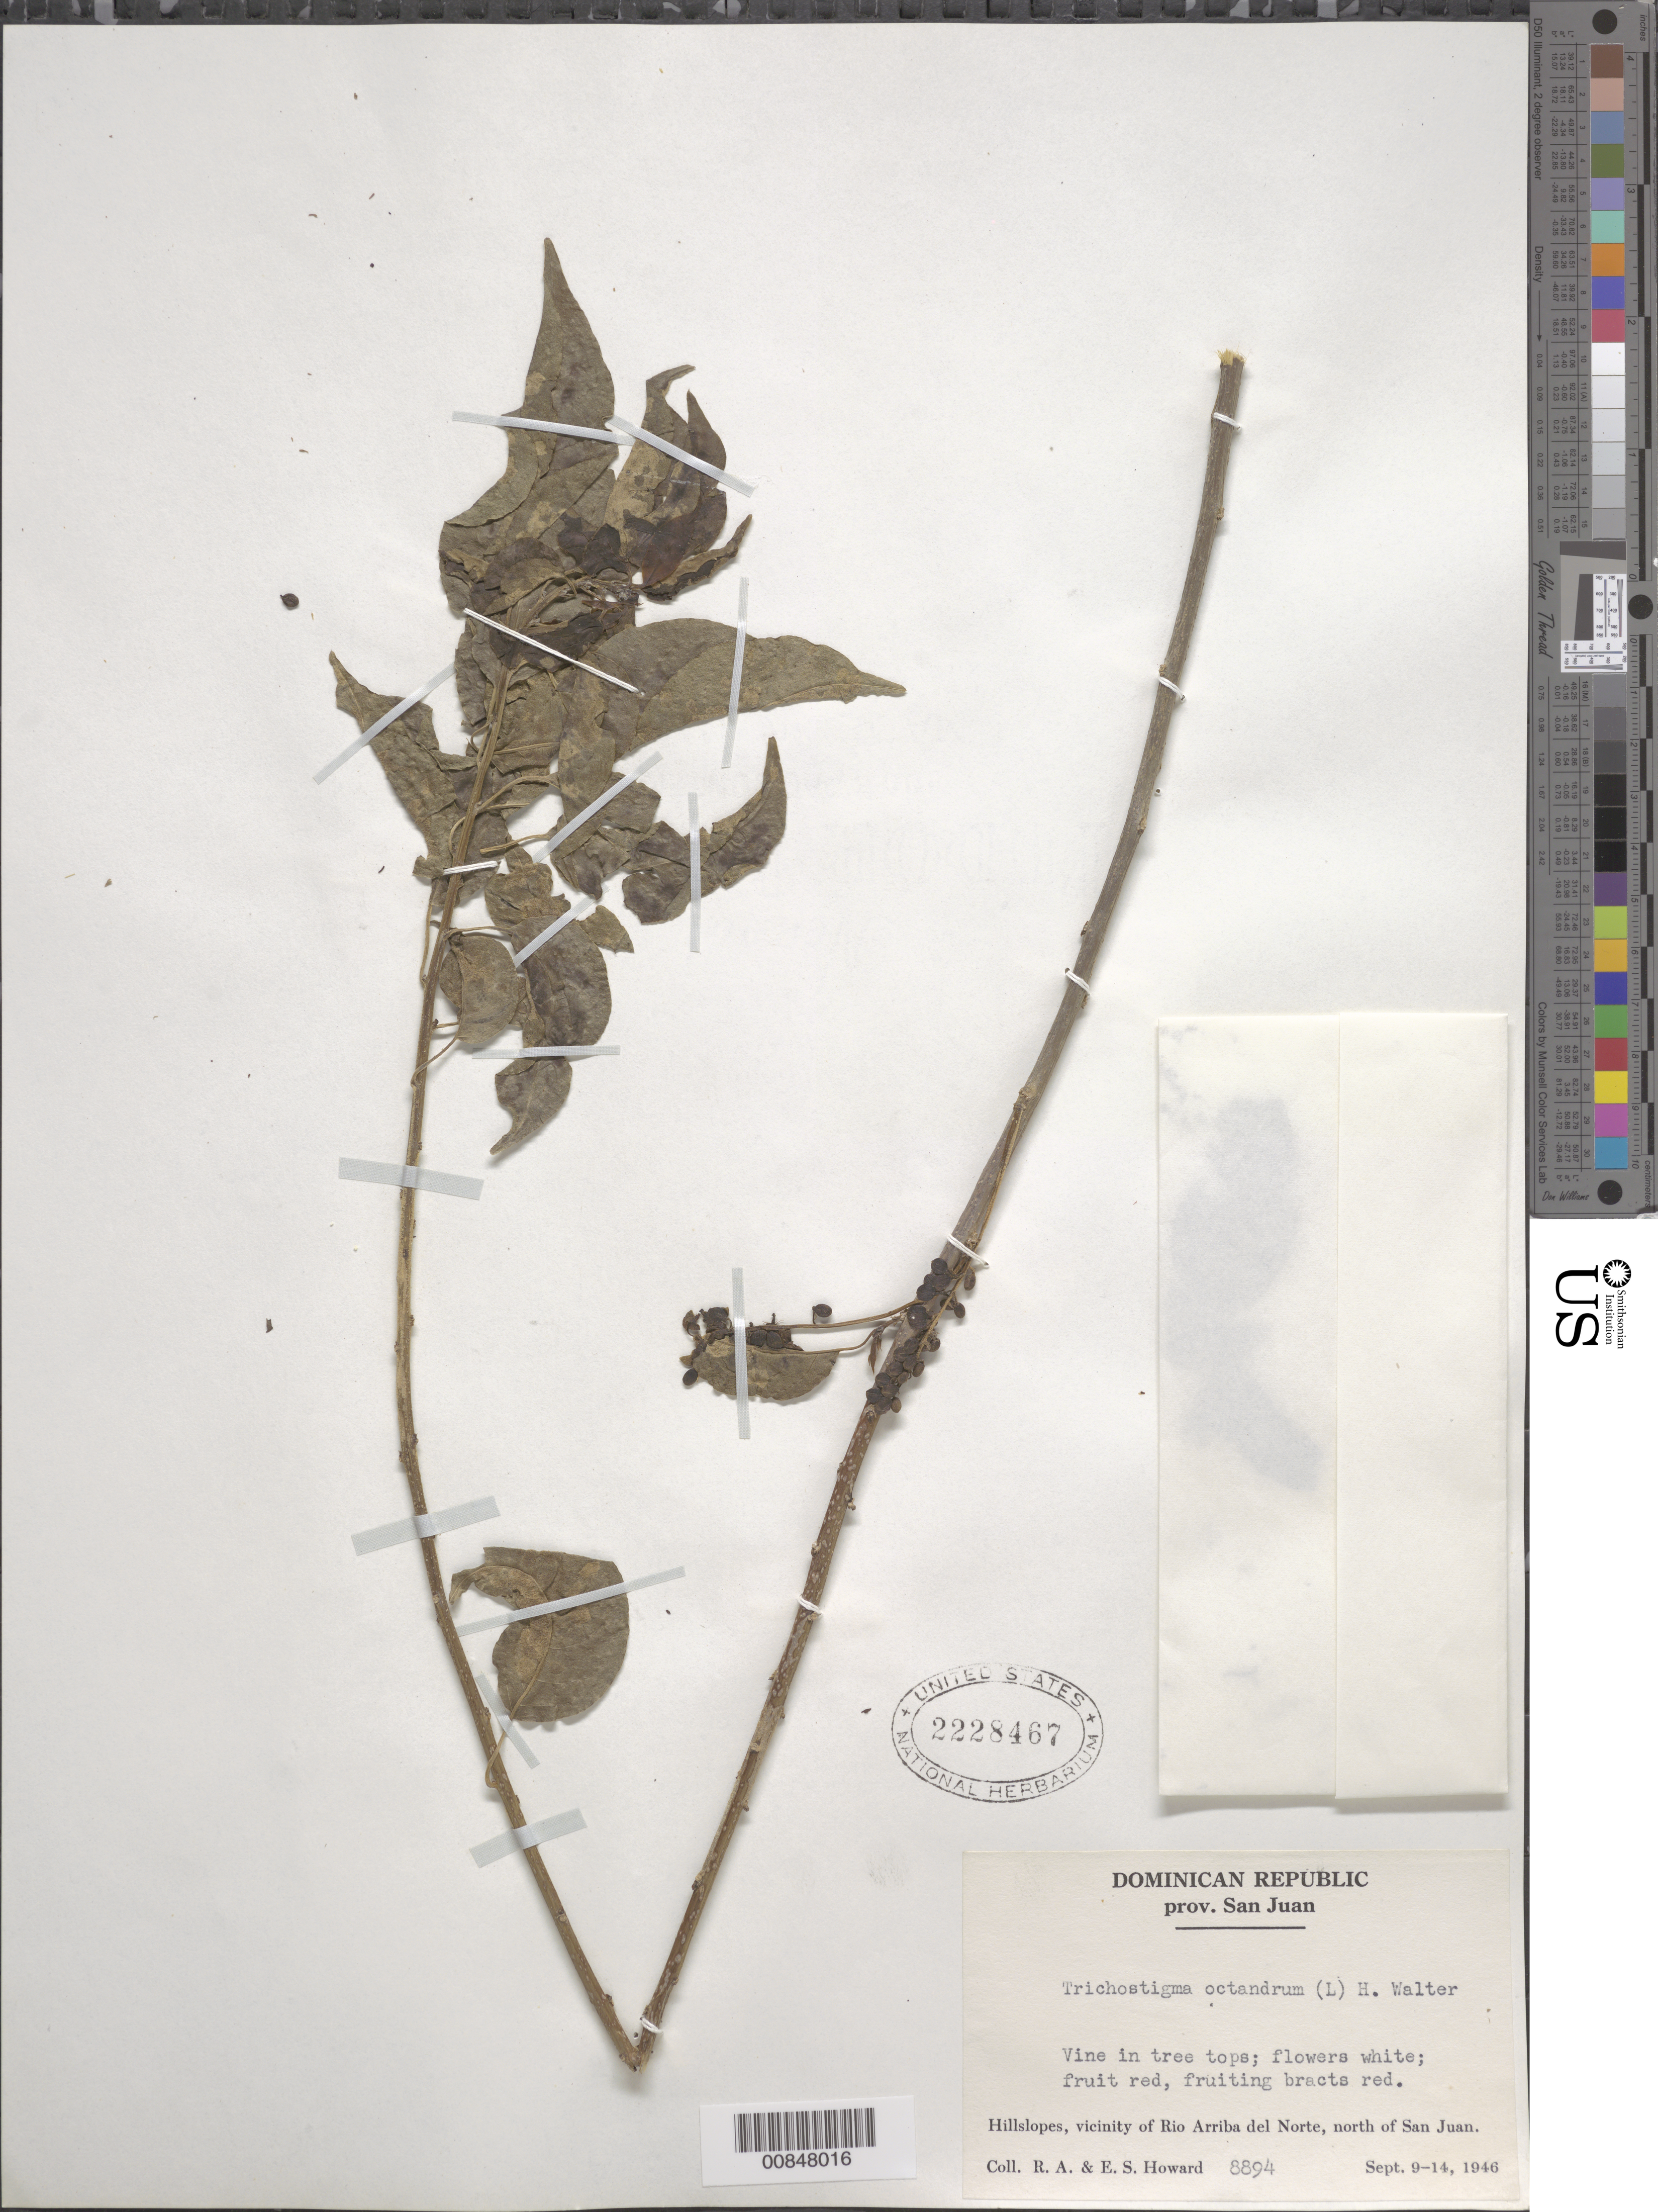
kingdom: Plantae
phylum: Tracheophyta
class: Magnoliopsida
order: Caryophyllales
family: Phytolaccaceae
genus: Trichostigma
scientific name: Trichostigma octandrum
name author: (L.) H. Walter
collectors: R. A. Howard & E. S. Howard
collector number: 8894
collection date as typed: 09 Sep 1946 to 14 Sep 1946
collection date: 1946-09-09/1946-09-14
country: Dominican Republic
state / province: San Juan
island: Hispaniola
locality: Vicinity of Río Arriba del Norte, north of San Juan.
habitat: Hillslopes.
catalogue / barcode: US 2228467